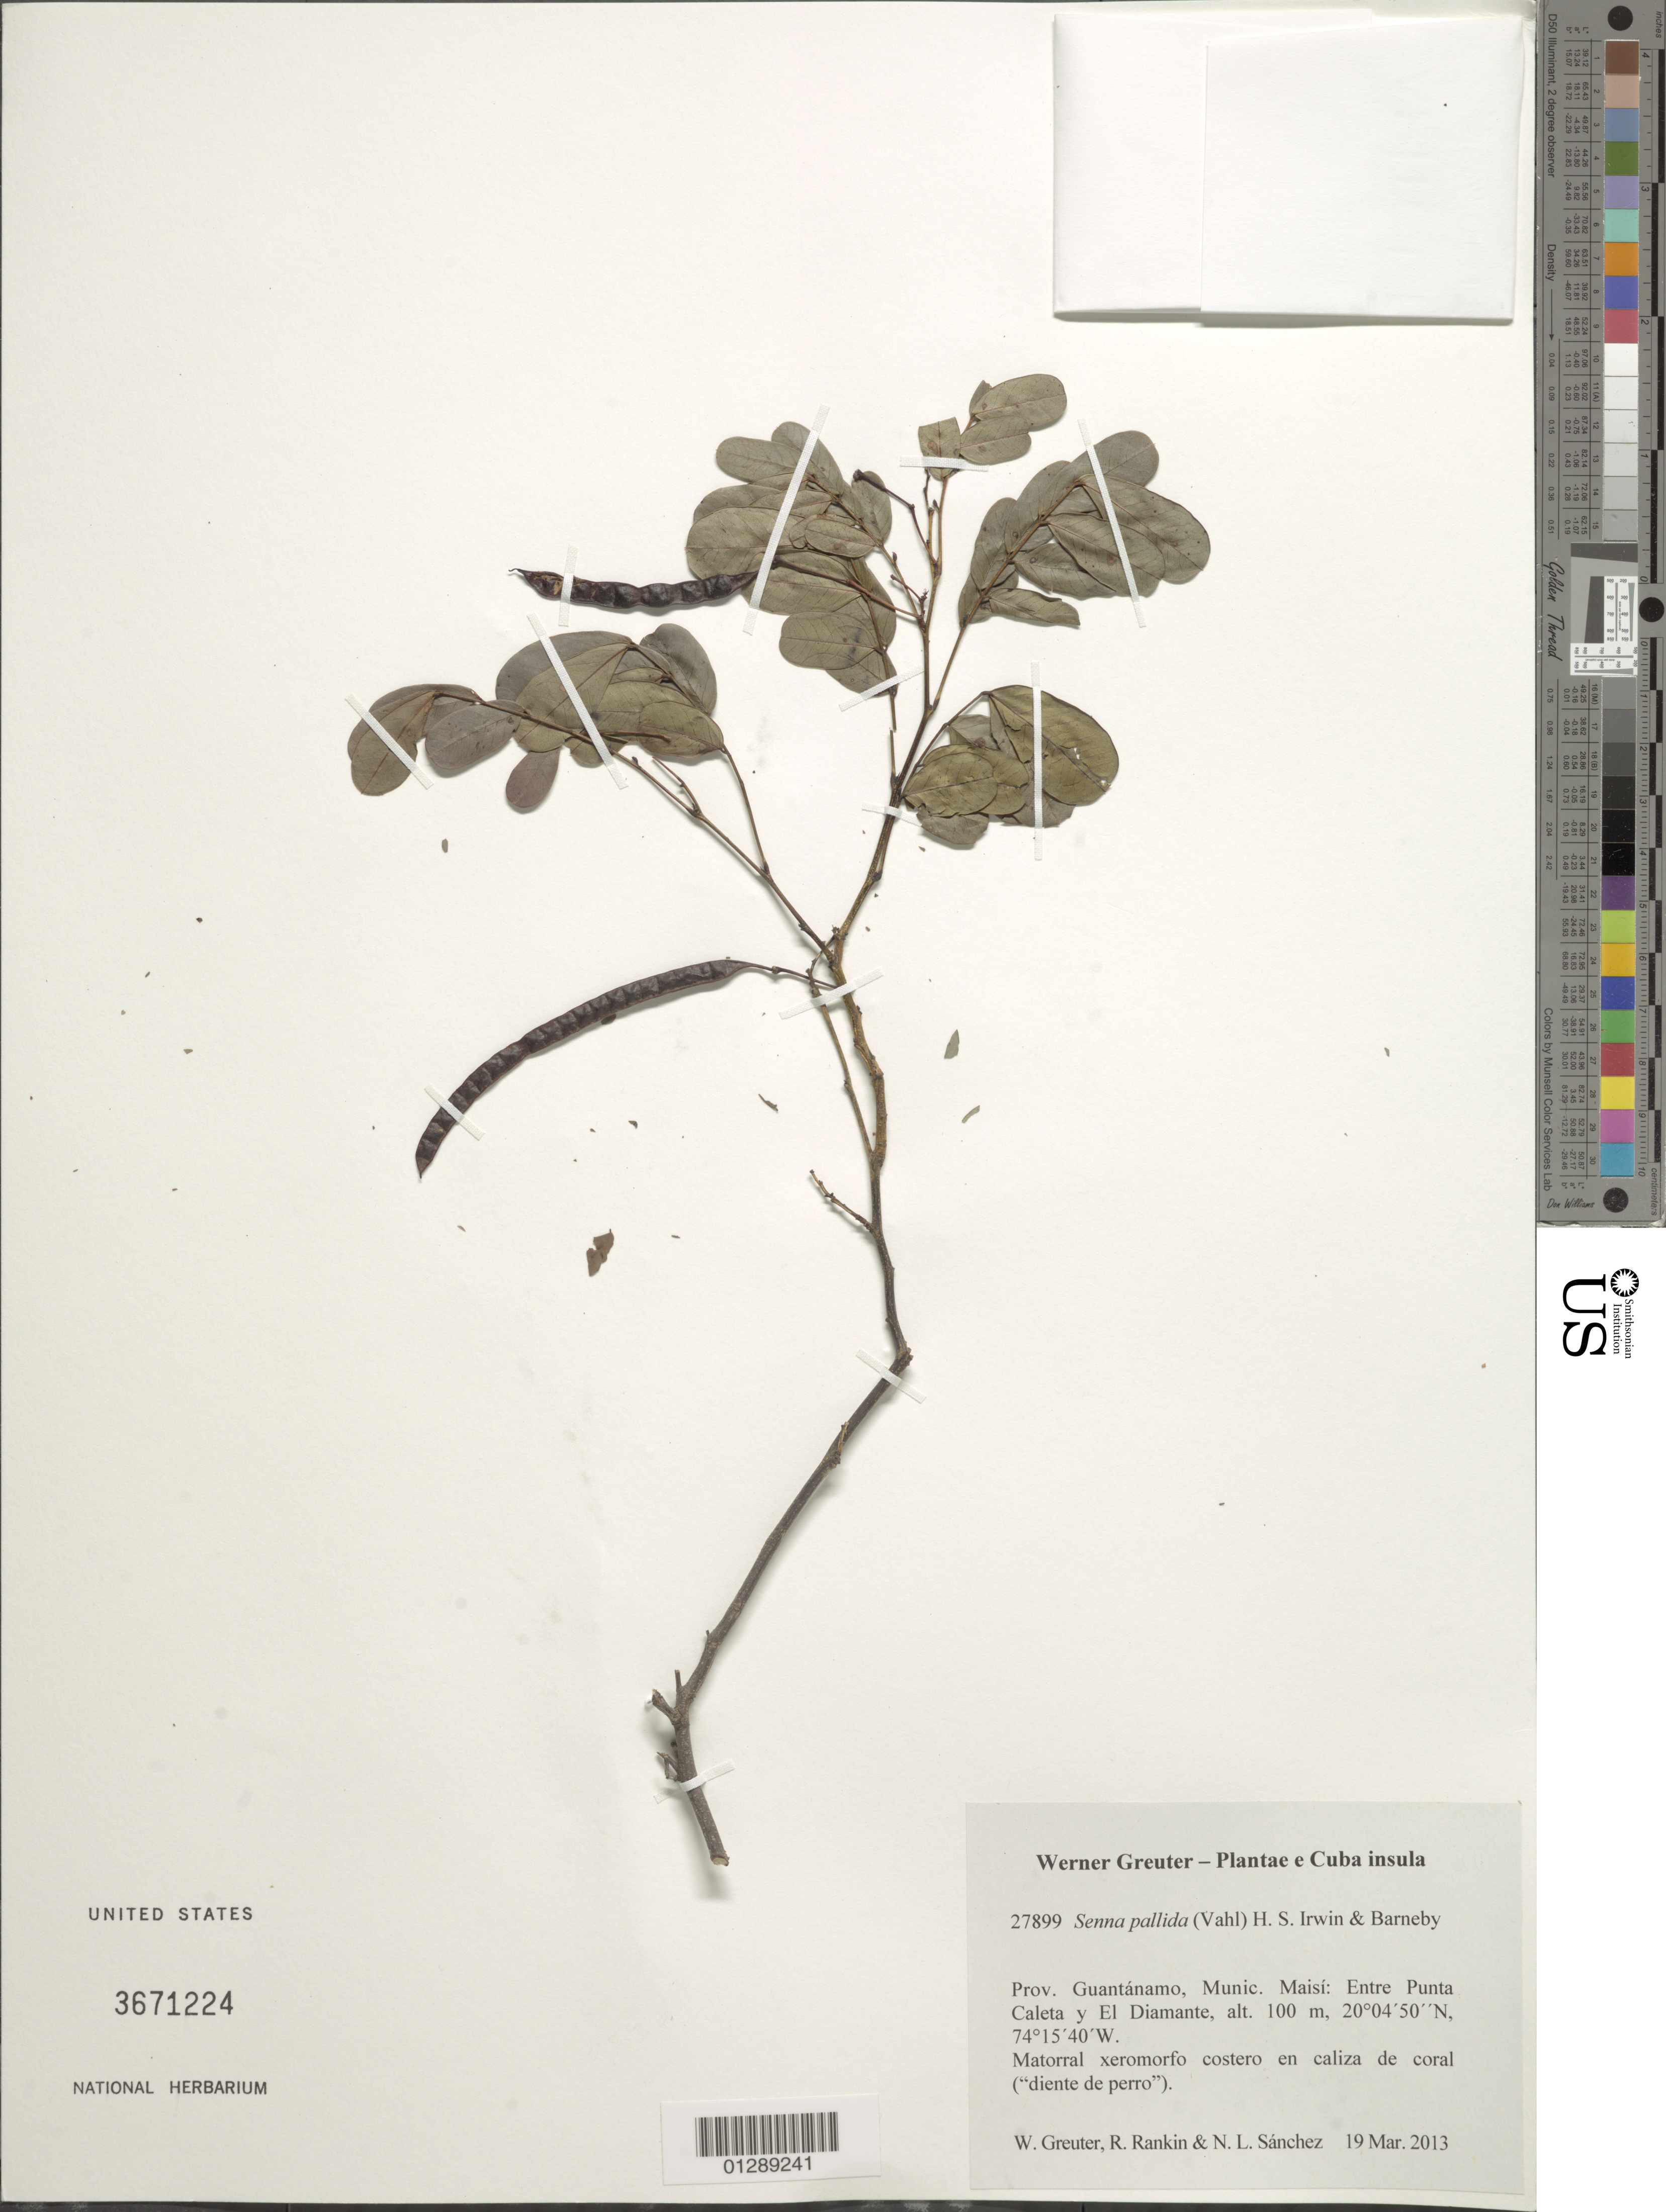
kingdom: Plantae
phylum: Tracheophyta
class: Magnoliopsida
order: Fabales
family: Fabaceae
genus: Senna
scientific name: Senna pallida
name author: (Vahl) H.S. Irwin & Barneby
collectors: W. R. Greuter, R. Rankin Rodriguez & N. Sanchez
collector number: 27899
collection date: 2013-03-19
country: Cuba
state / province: Guantanamo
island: Cuba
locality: Munic. Maisí: Entre Punta Caleta y El Diamante.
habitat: Matorral xeromorfo costero en caliza de coral ("diente de perro").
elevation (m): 100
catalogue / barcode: US 3671224